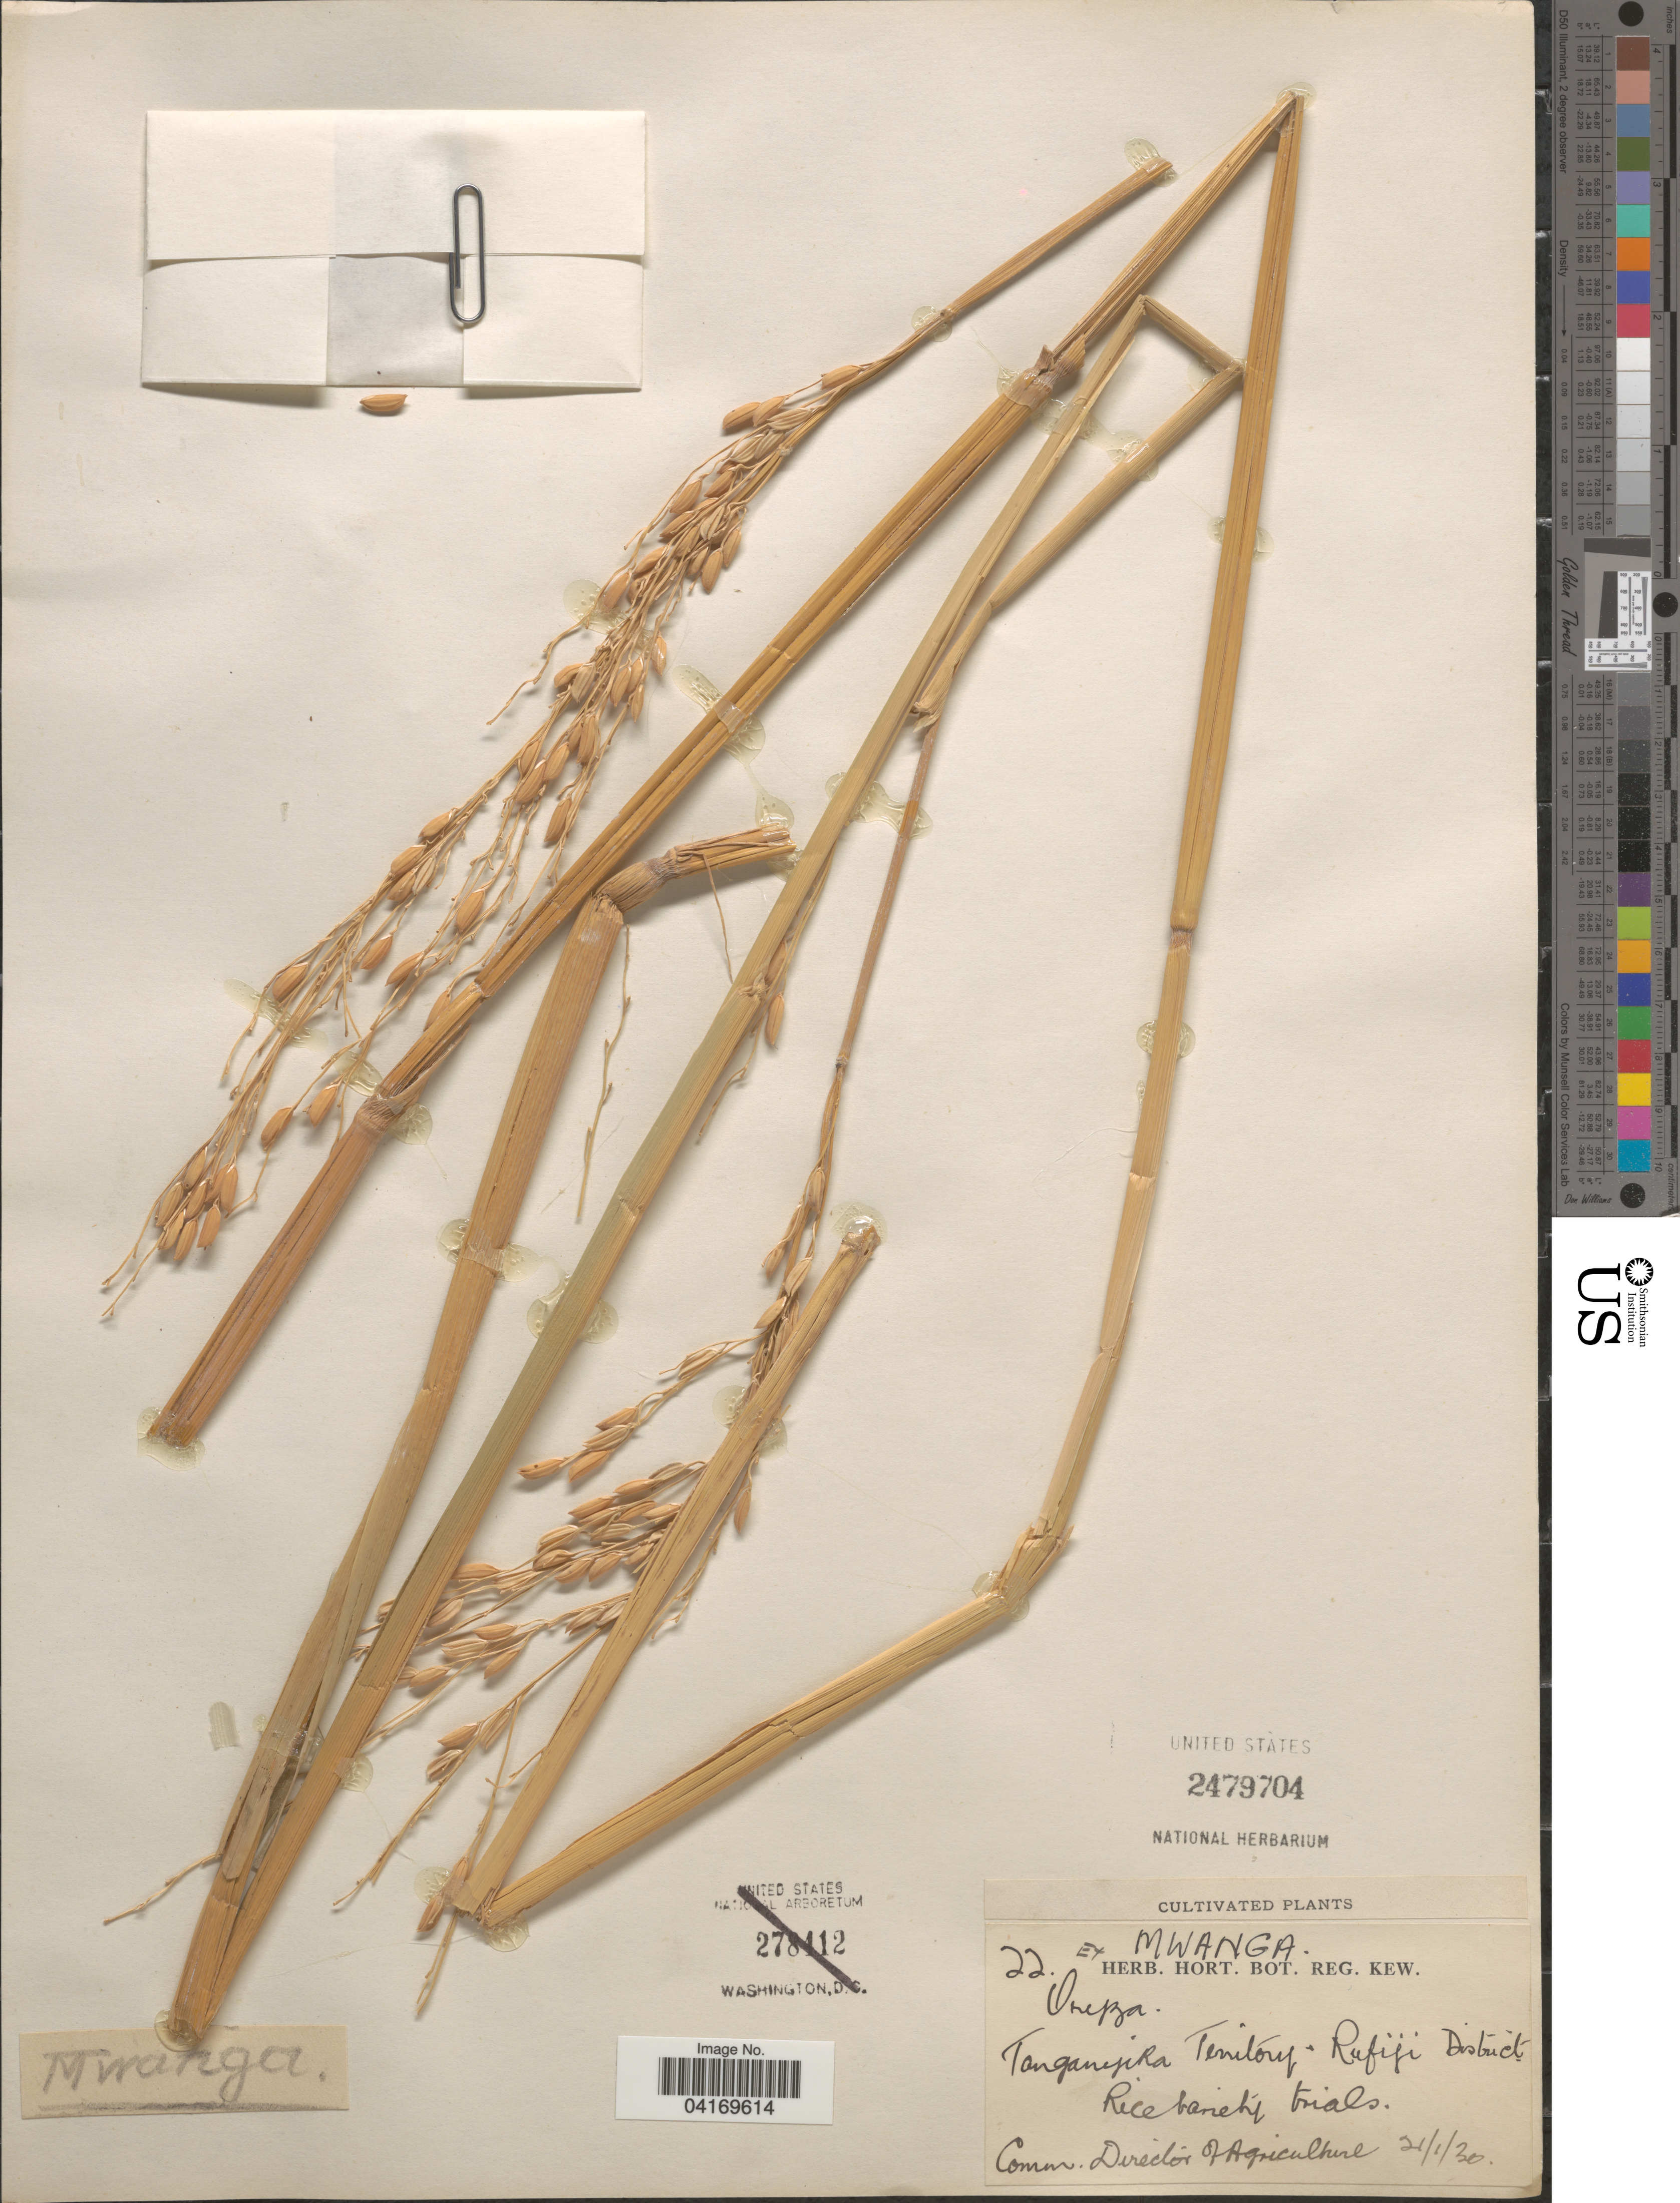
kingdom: Plantae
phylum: Tracheophyta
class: Liliopsida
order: Poales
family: Poaceae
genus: Oryza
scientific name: Oryza sp.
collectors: ex herb. Hort. Reg. Kew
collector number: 22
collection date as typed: Transcribed d/m/y: 21/2/30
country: Tanzania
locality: Tanganyika Territory. Rufiji District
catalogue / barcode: US 2479704